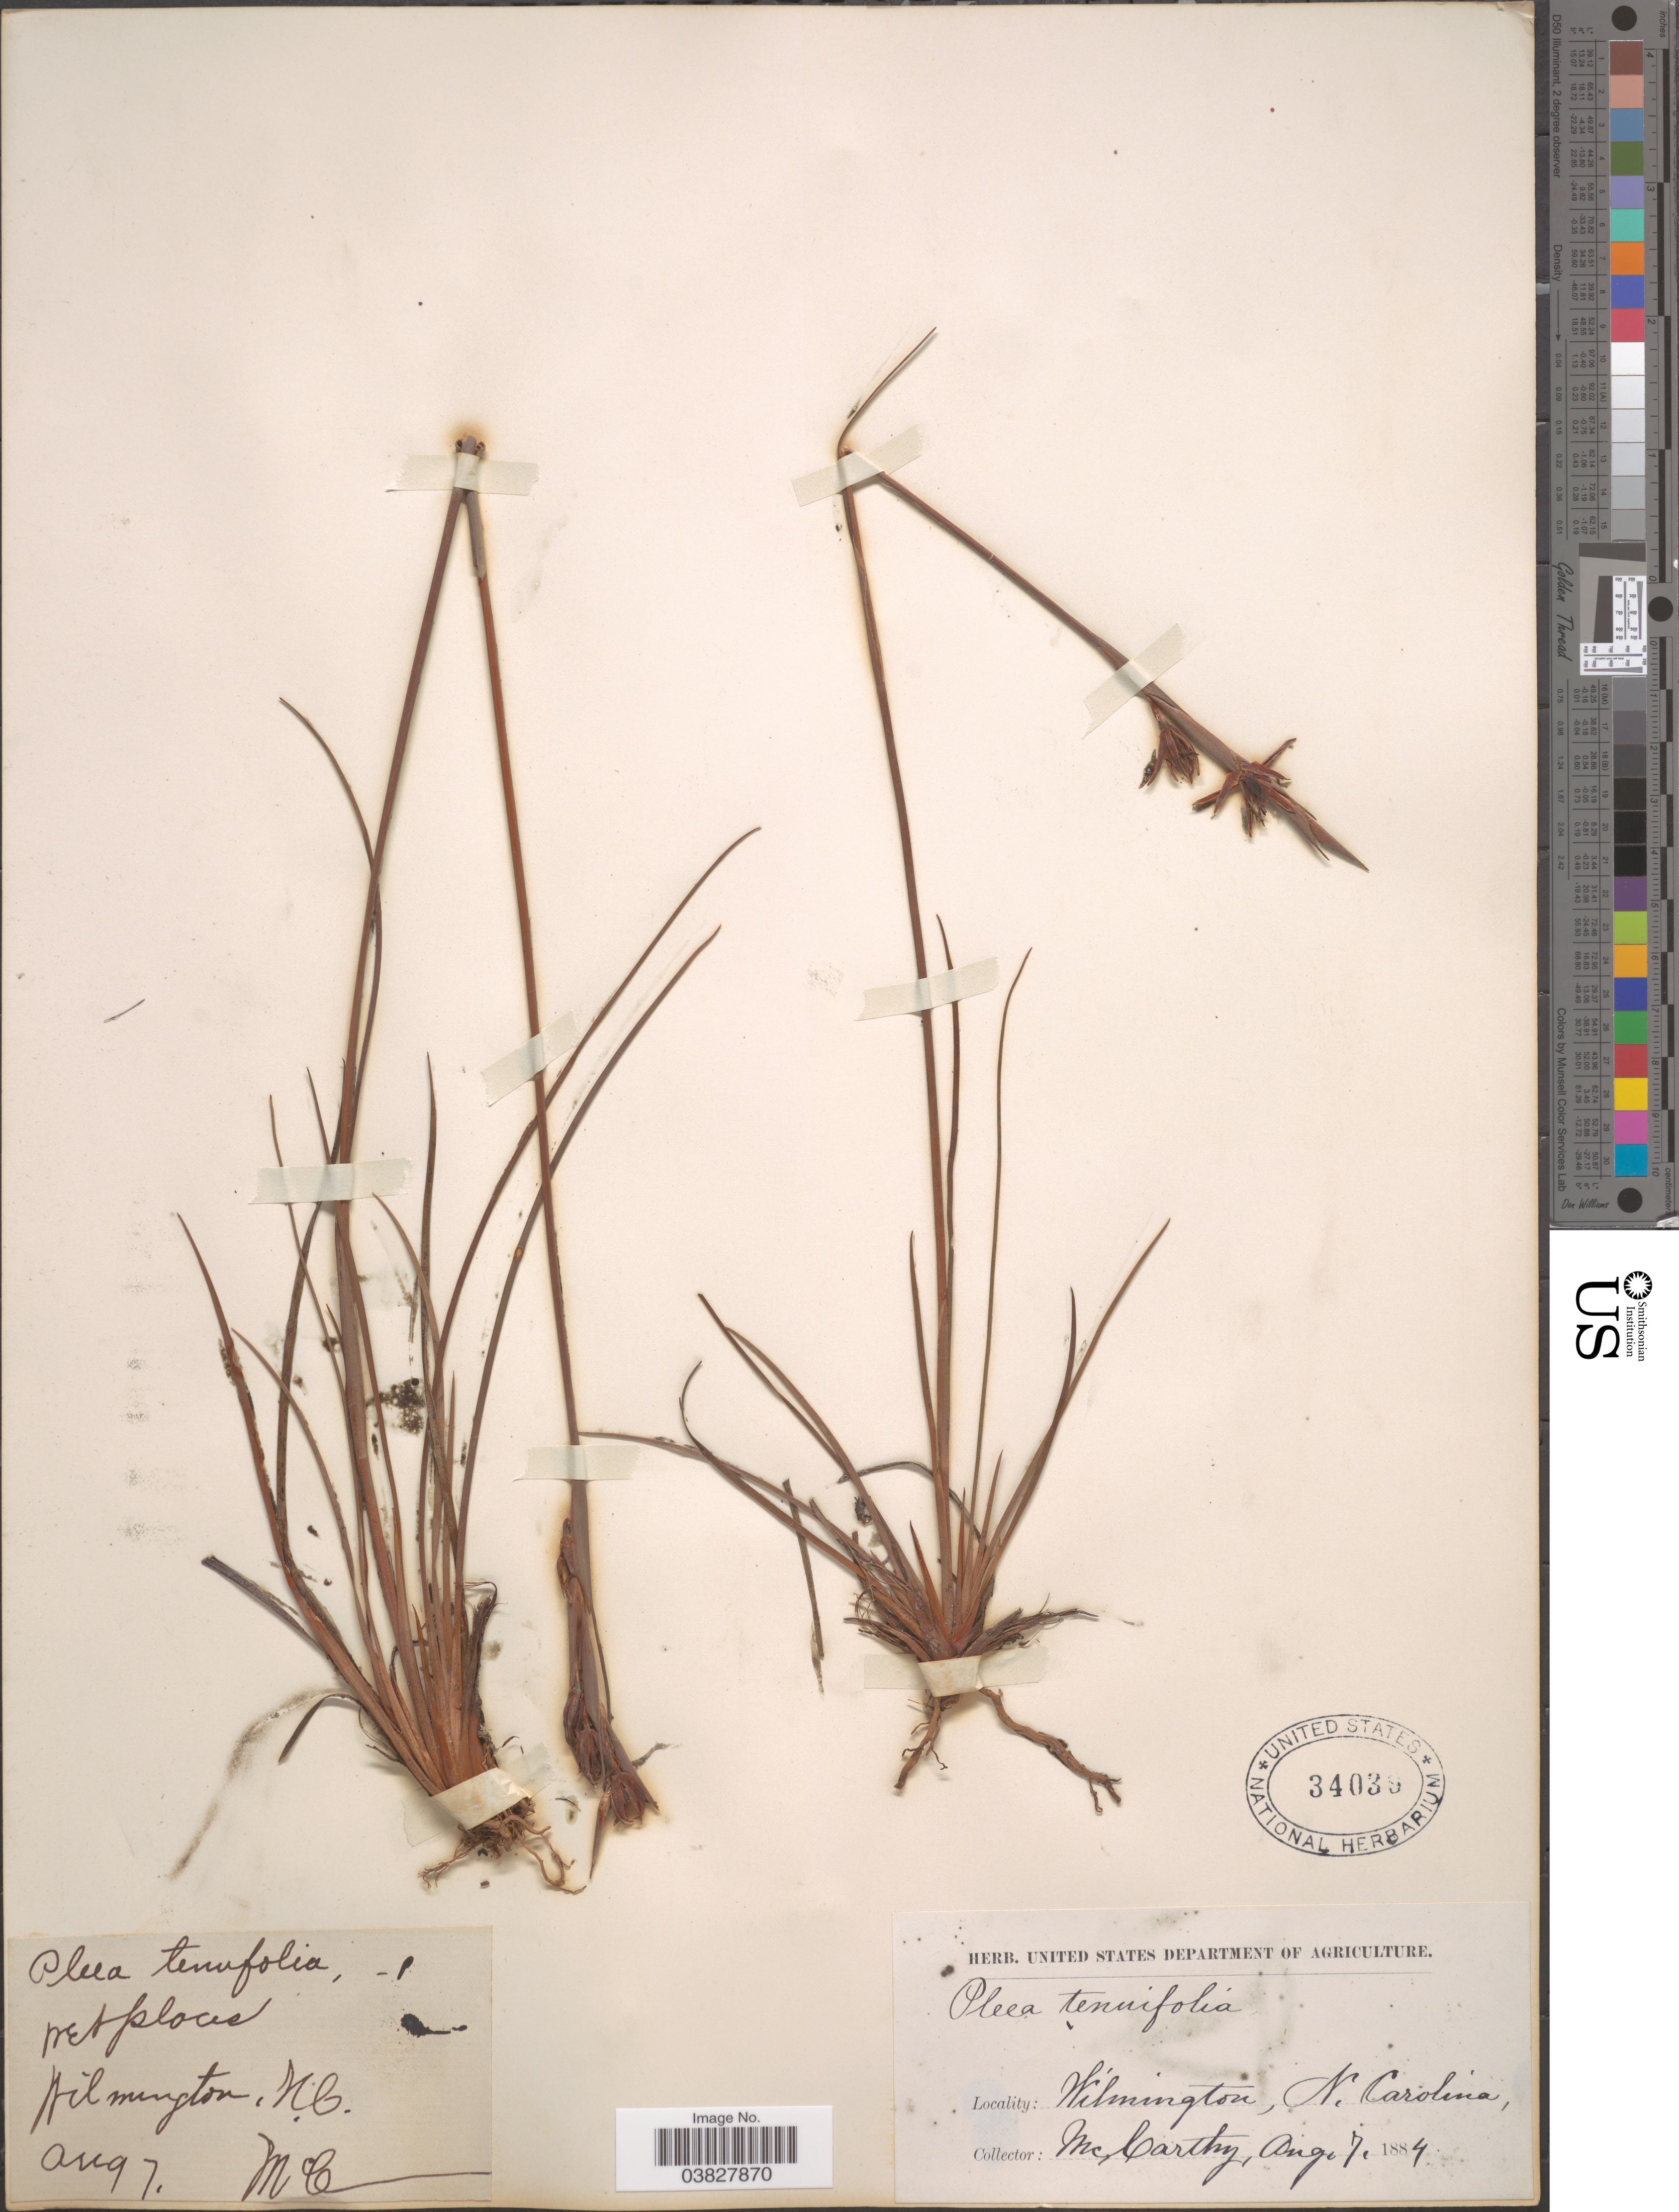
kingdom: Plantae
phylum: Tracheophyta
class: Liliopsida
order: Alismatales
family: Tofieldiaceae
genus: Pleea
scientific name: Pleea tenuifolia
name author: Michx.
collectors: -- McCarthy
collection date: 1884-08-07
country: United States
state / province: North Carolina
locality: Wilmington.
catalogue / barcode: US 34039